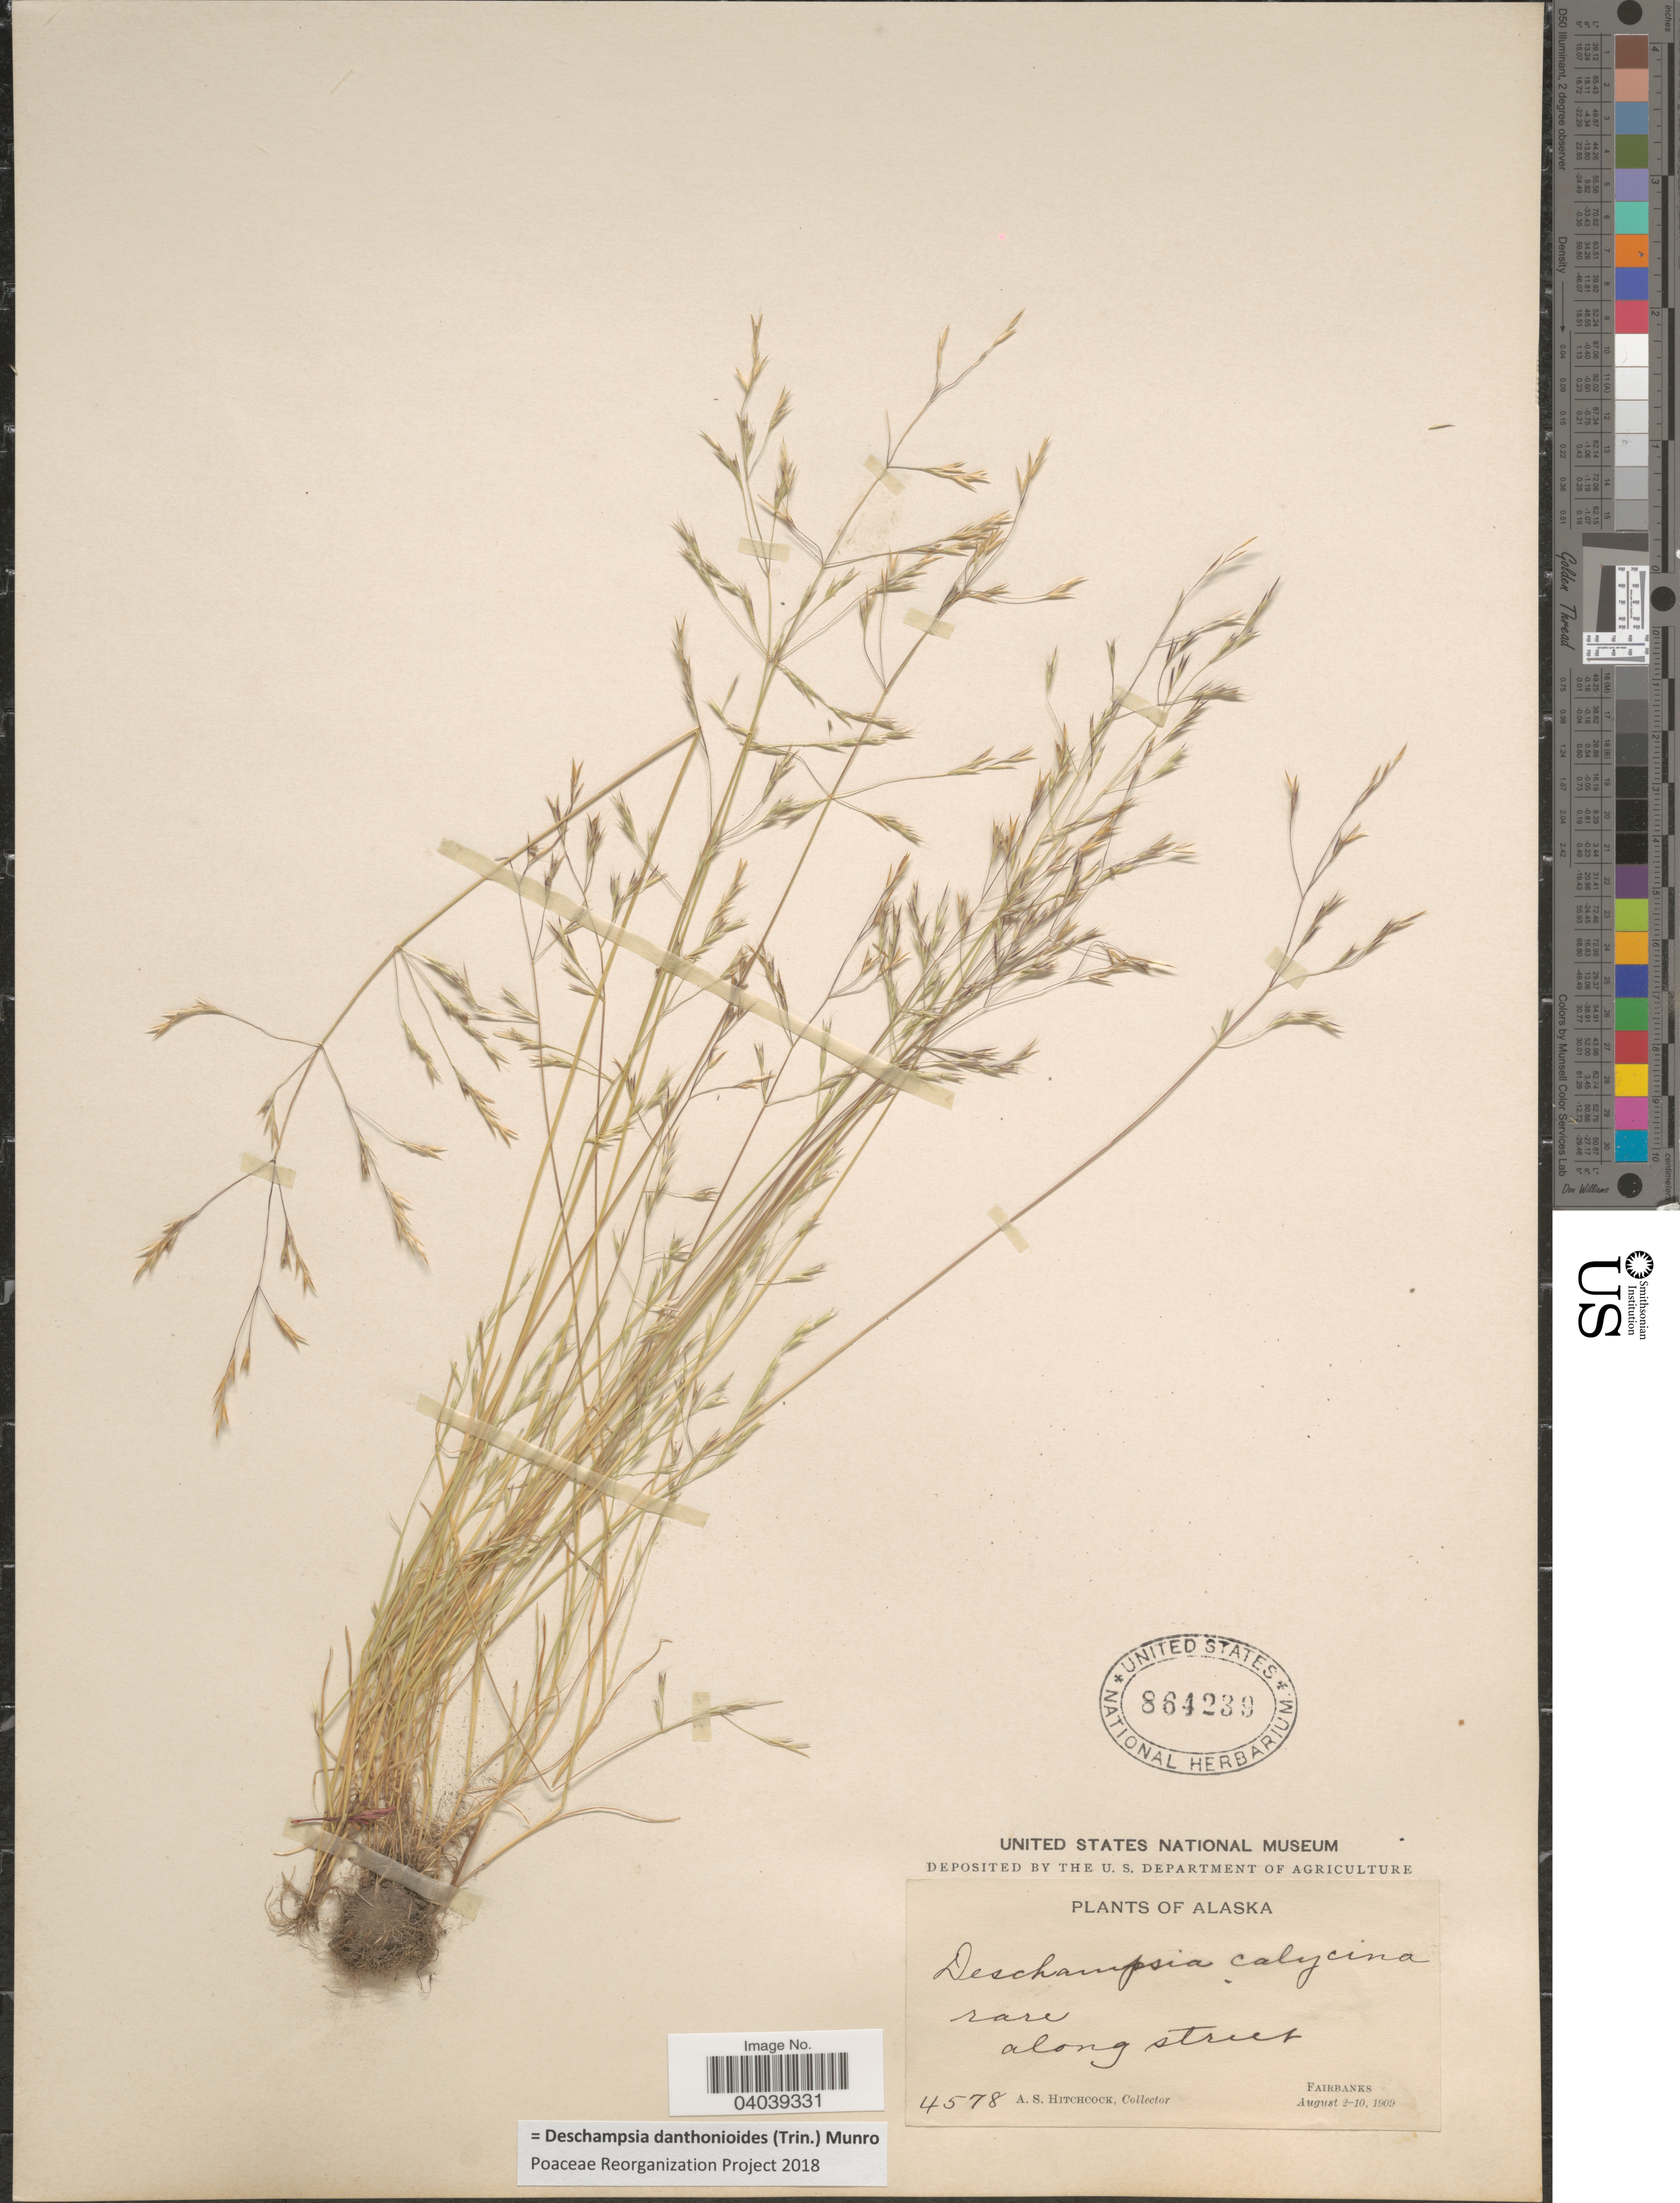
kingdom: Plantae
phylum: Tracheophyta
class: Liliopsida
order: Poales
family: Poaceae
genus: Deschampsia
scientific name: Deschampsia danthonioides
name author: (Trin.) Munro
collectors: A. S. Hitchcock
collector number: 4578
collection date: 1909-08-02/1909-08-10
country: United States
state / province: Alaska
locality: Fairbanks.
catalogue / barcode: US 864239